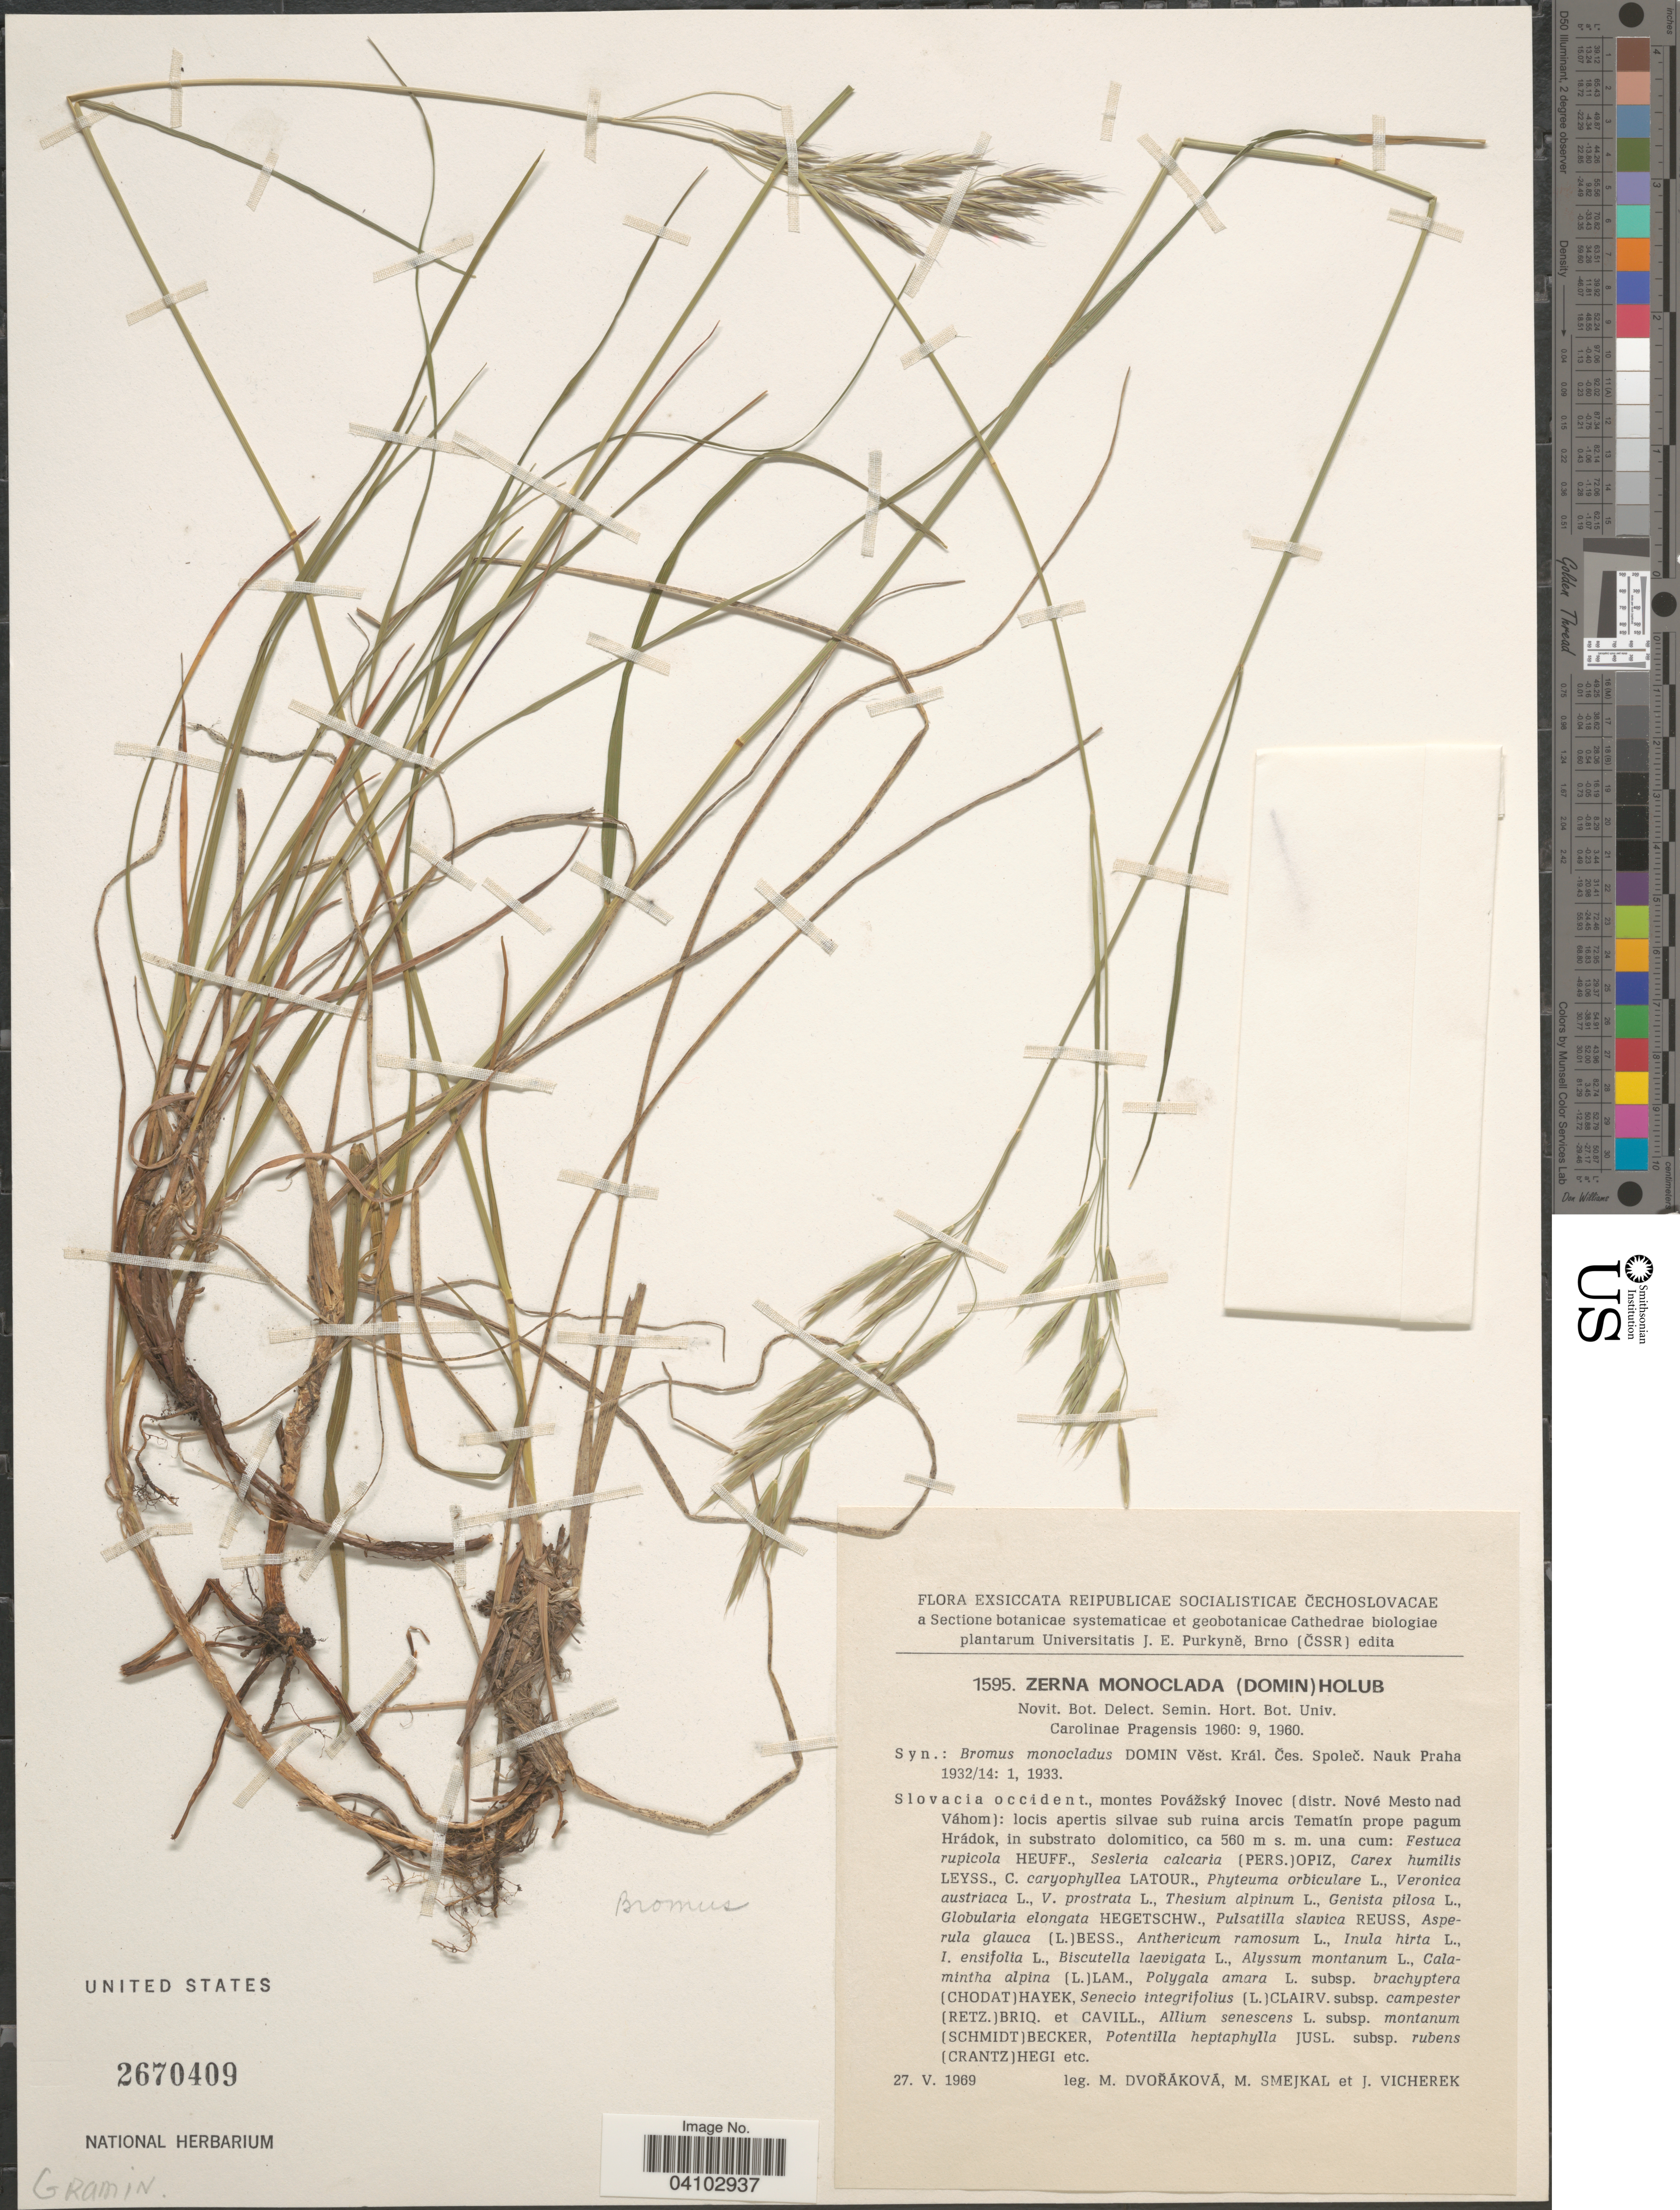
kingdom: Plantae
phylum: Tracheophyta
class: Liliopsida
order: Poales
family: Poaceae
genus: Bromus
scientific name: Bromus pannonicus subsp. monocladus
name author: (Domin) P.M. Sm.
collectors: M. Dvorakova, Smejkal, M. & Vicherek, J.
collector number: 1595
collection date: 1969-05-27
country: Slovakia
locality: Slovacia occident., montes Povážsky Inovex (distr. Nové mesto nad Váhom): locis aprertis silvae sub ruina arcis Tematin prope pagum Hradok, in substrato dolomitico.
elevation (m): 560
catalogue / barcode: US 2670409